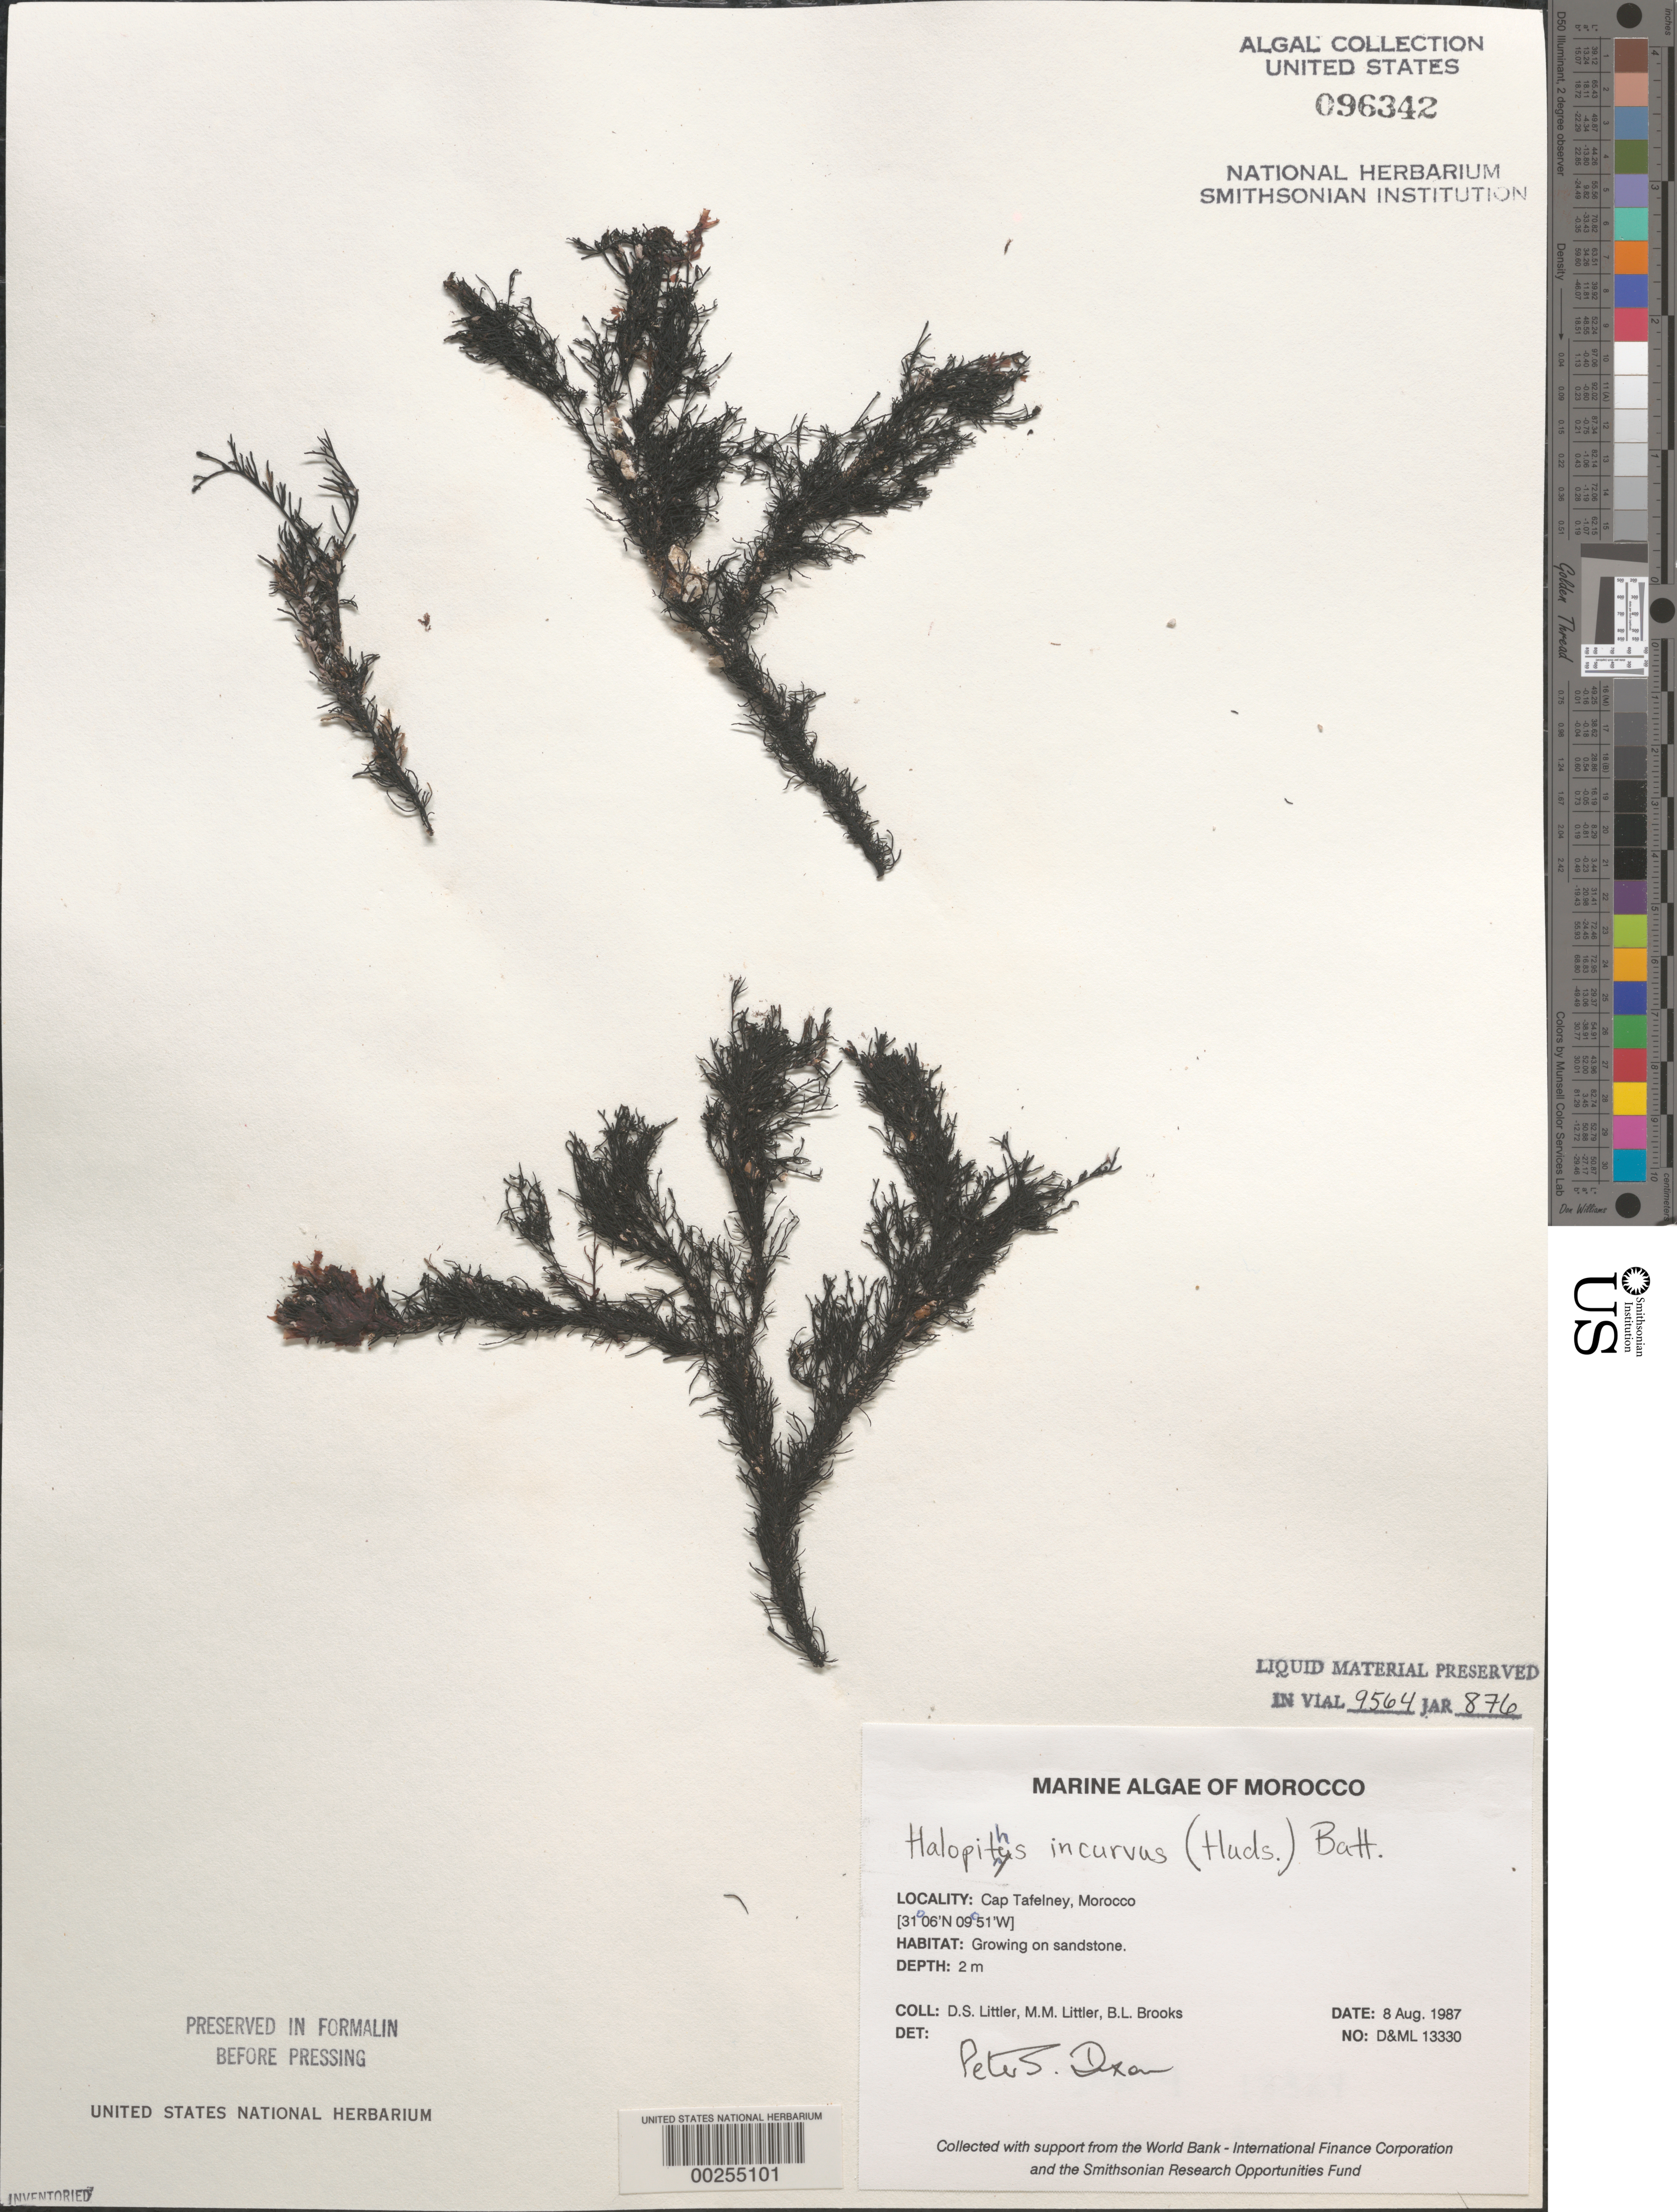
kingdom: Plantae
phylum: Rhodophyta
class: Florideophyceae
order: Ceramiales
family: Rhodomelaceae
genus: Halopithys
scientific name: Halopithys incurvus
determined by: Dixon, P. S.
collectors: D. S. Littler, M. M. Littler & B. Brooks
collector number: D&ML 13330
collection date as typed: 08 Aug 1987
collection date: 1987-08-08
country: Morocco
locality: Cap Tafelney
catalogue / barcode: US 96342